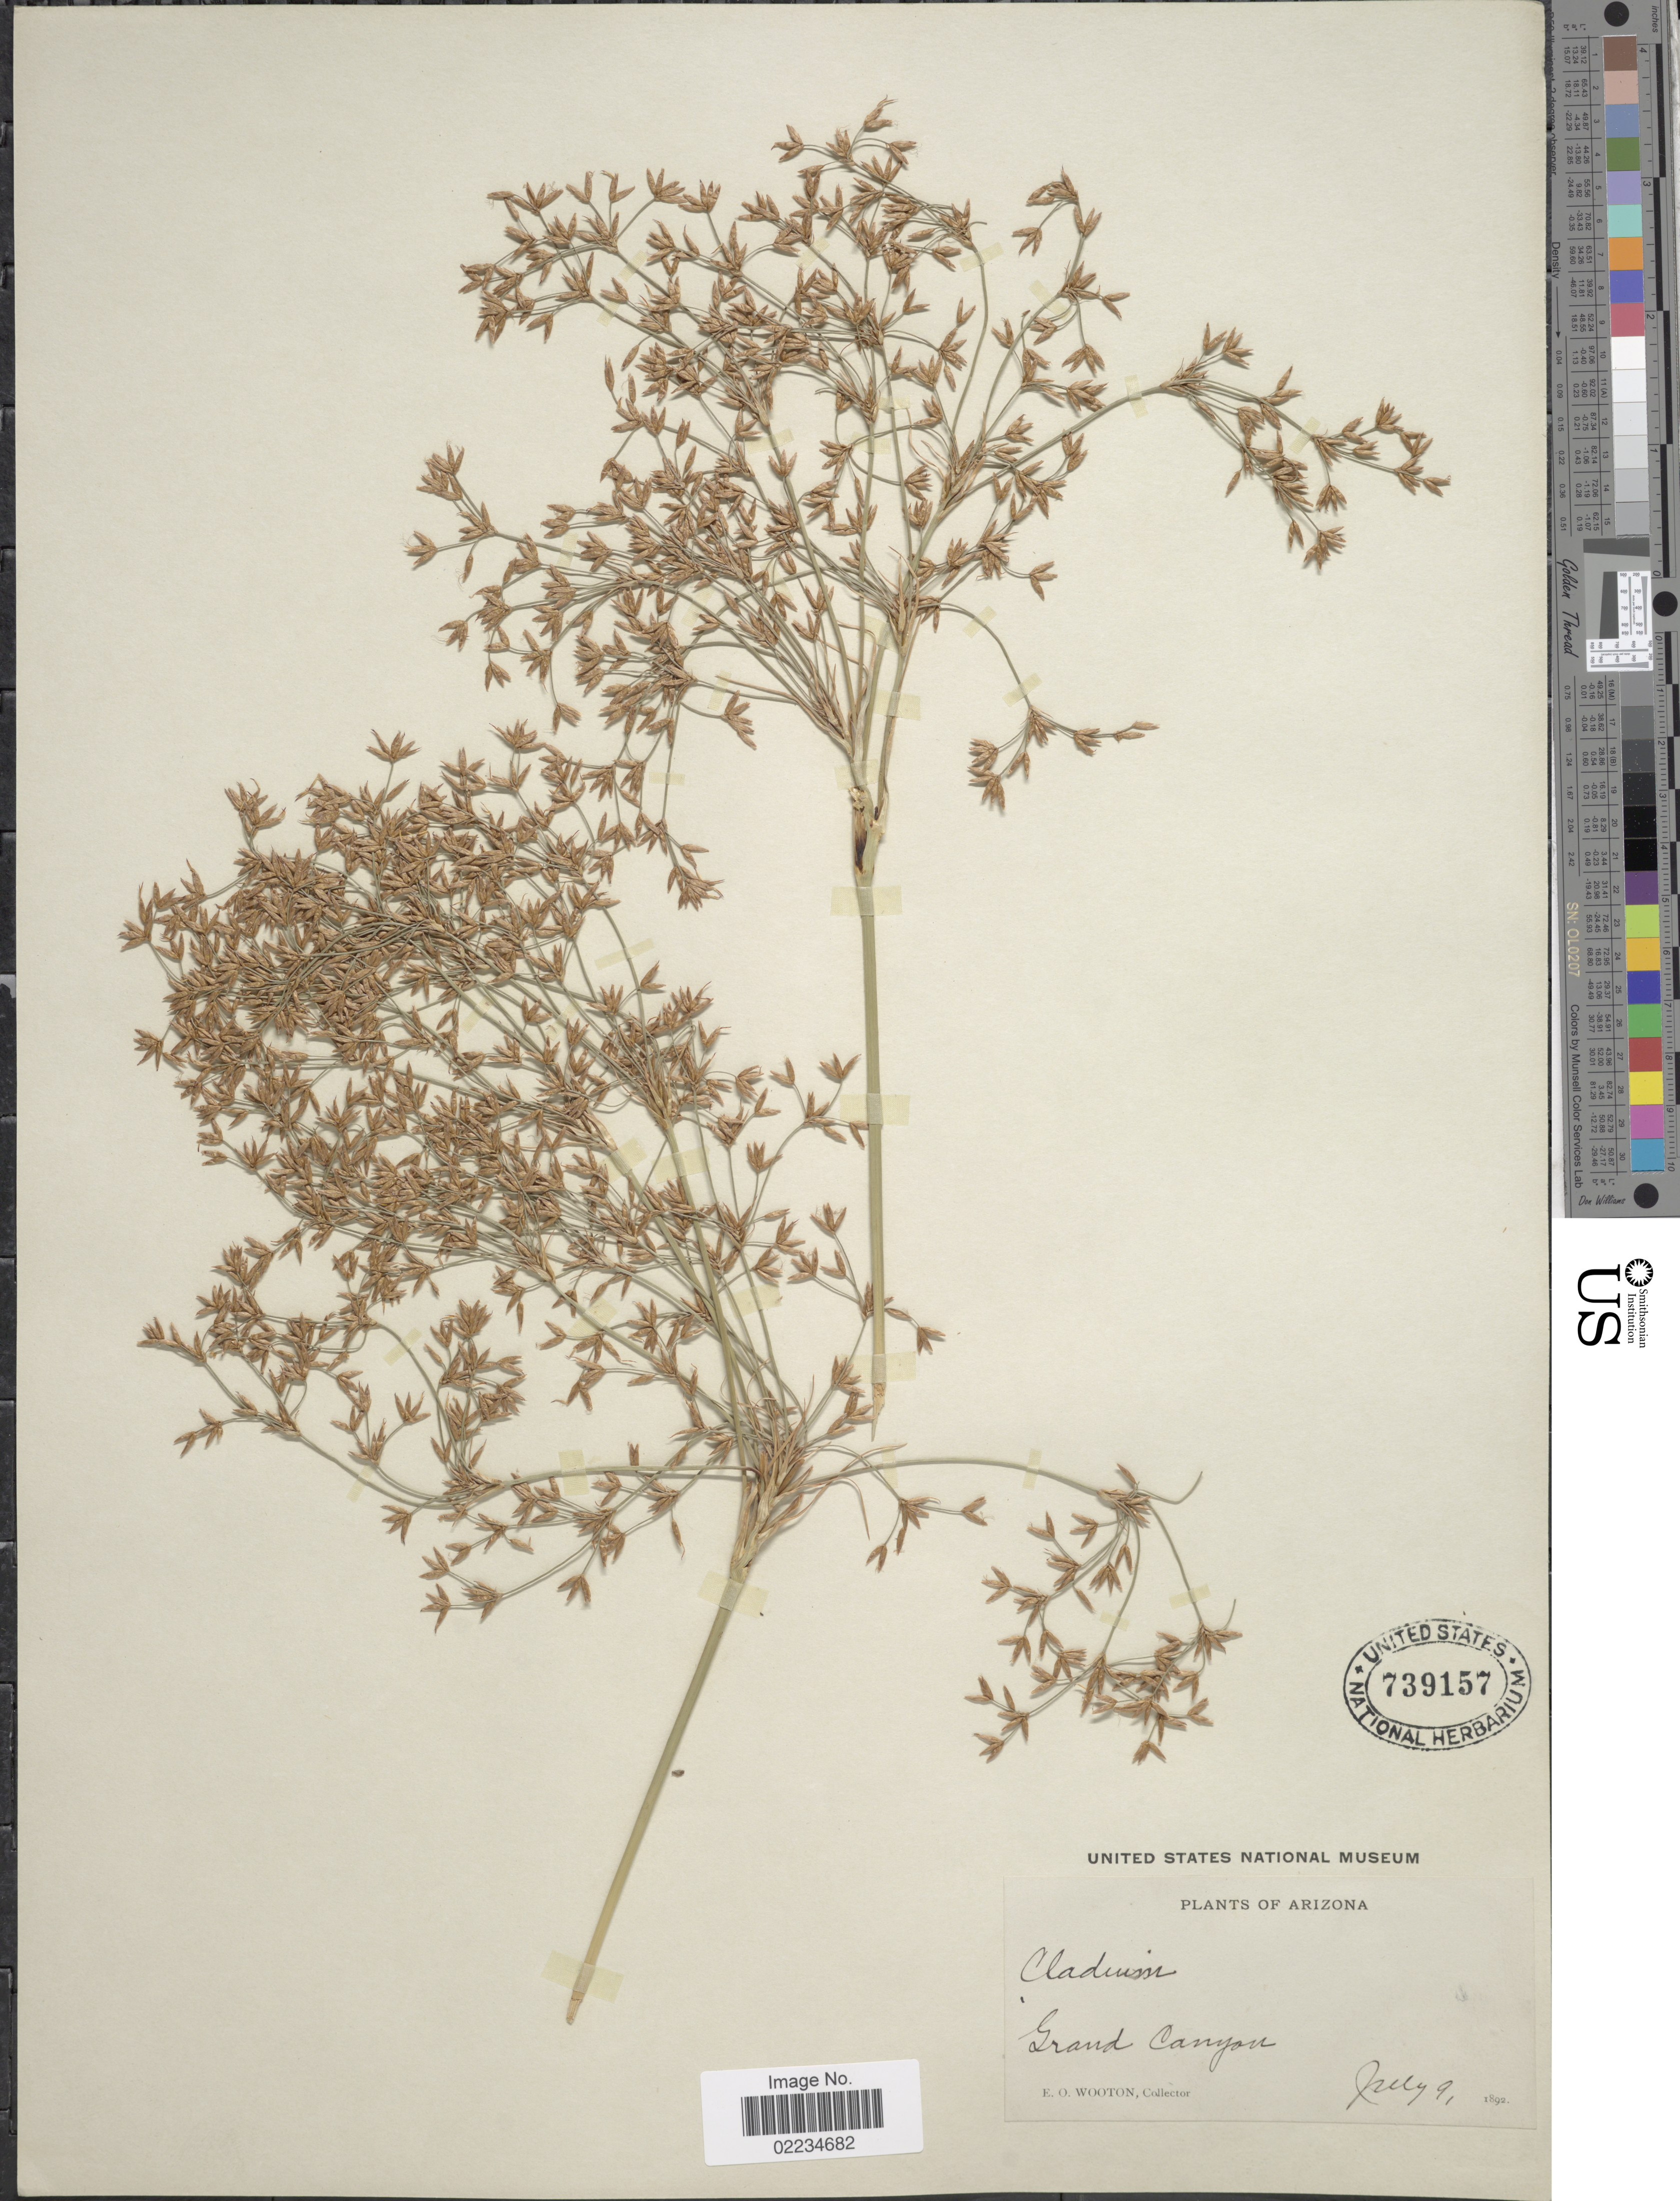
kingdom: Plantae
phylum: Tracheophyta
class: Liliopsida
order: Poales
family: Cyperaceae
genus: Cladium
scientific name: Cladium californicum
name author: (S. Watson) O'Neill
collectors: E. O. Wooton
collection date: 1892-07-09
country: United States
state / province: Arizona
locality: Grand Canyon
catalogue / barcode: US 739157